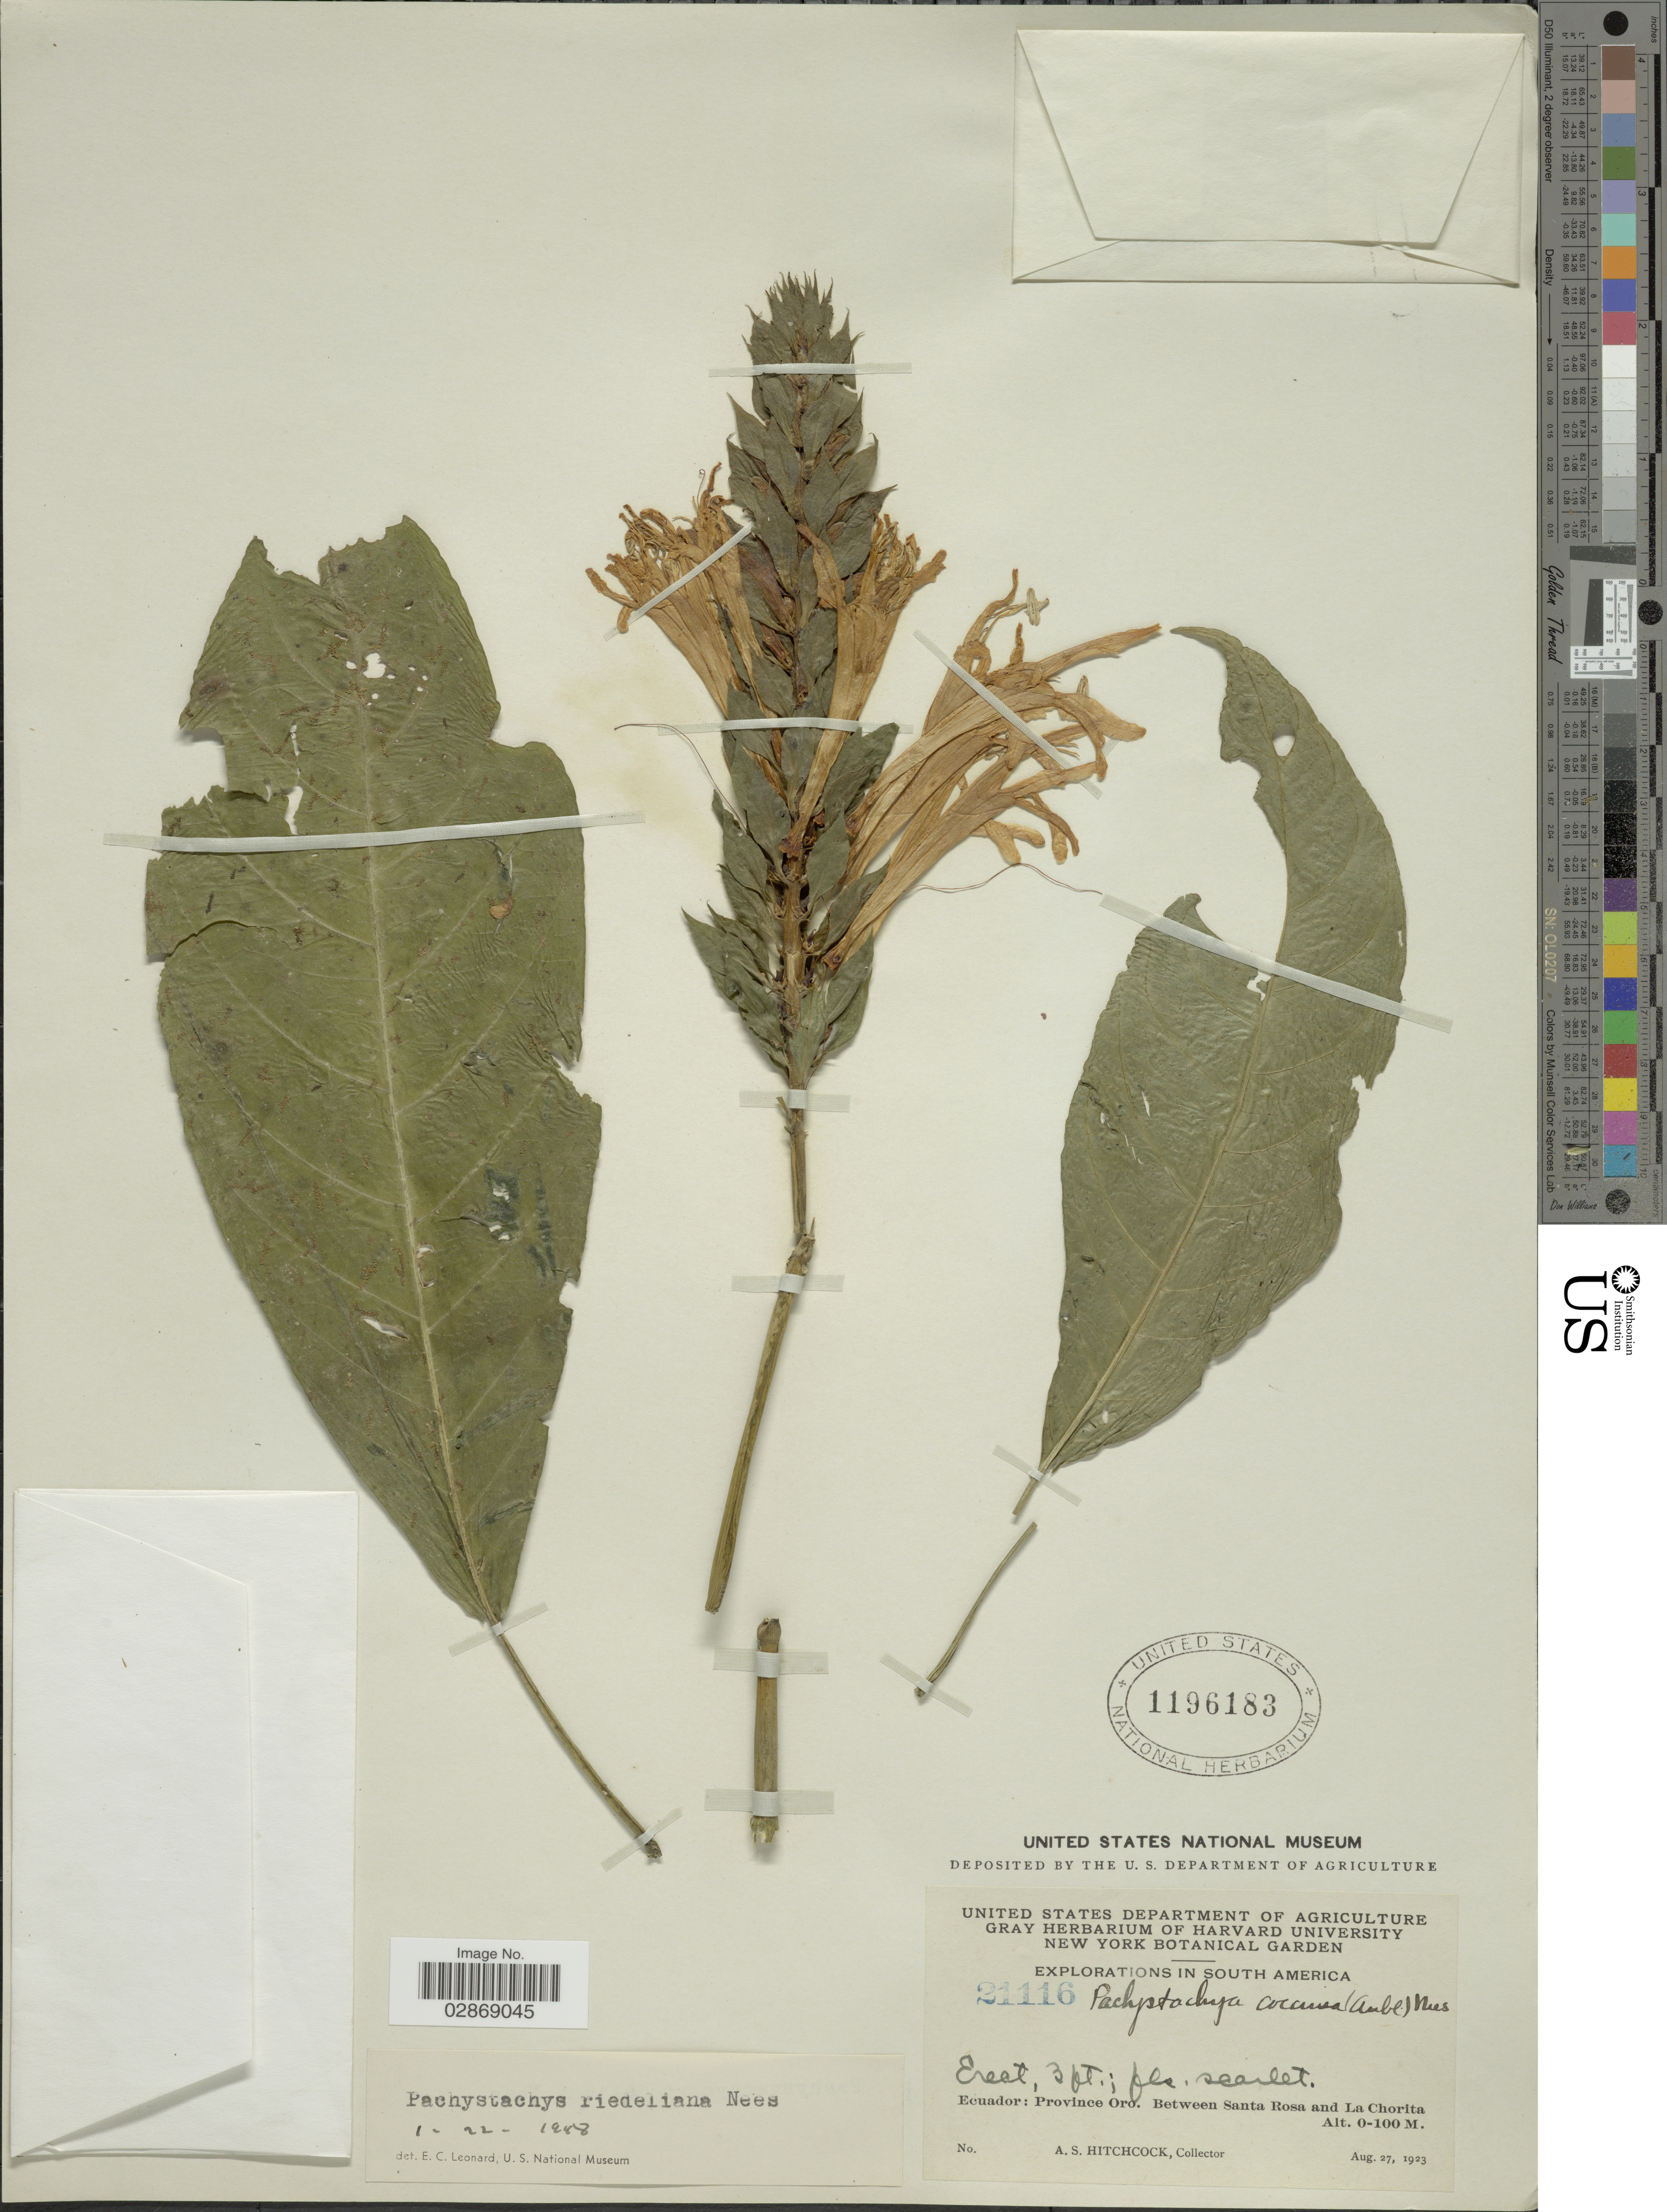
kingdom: Plantae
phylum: Tracheophyta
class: Magnoliopsida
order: Lamiales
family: Acanthaceae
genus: Pachystachys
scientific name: Pachystachys spicata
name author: (Ruiz & Pav.) Wassh.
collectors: A. S. Hitchcock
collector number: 21116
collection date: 1923-08-27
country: Ecuador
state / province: El Oro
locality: Province Oro. Between Santa Rosa and La Chorita.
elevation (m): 0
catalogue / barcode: US 1196183